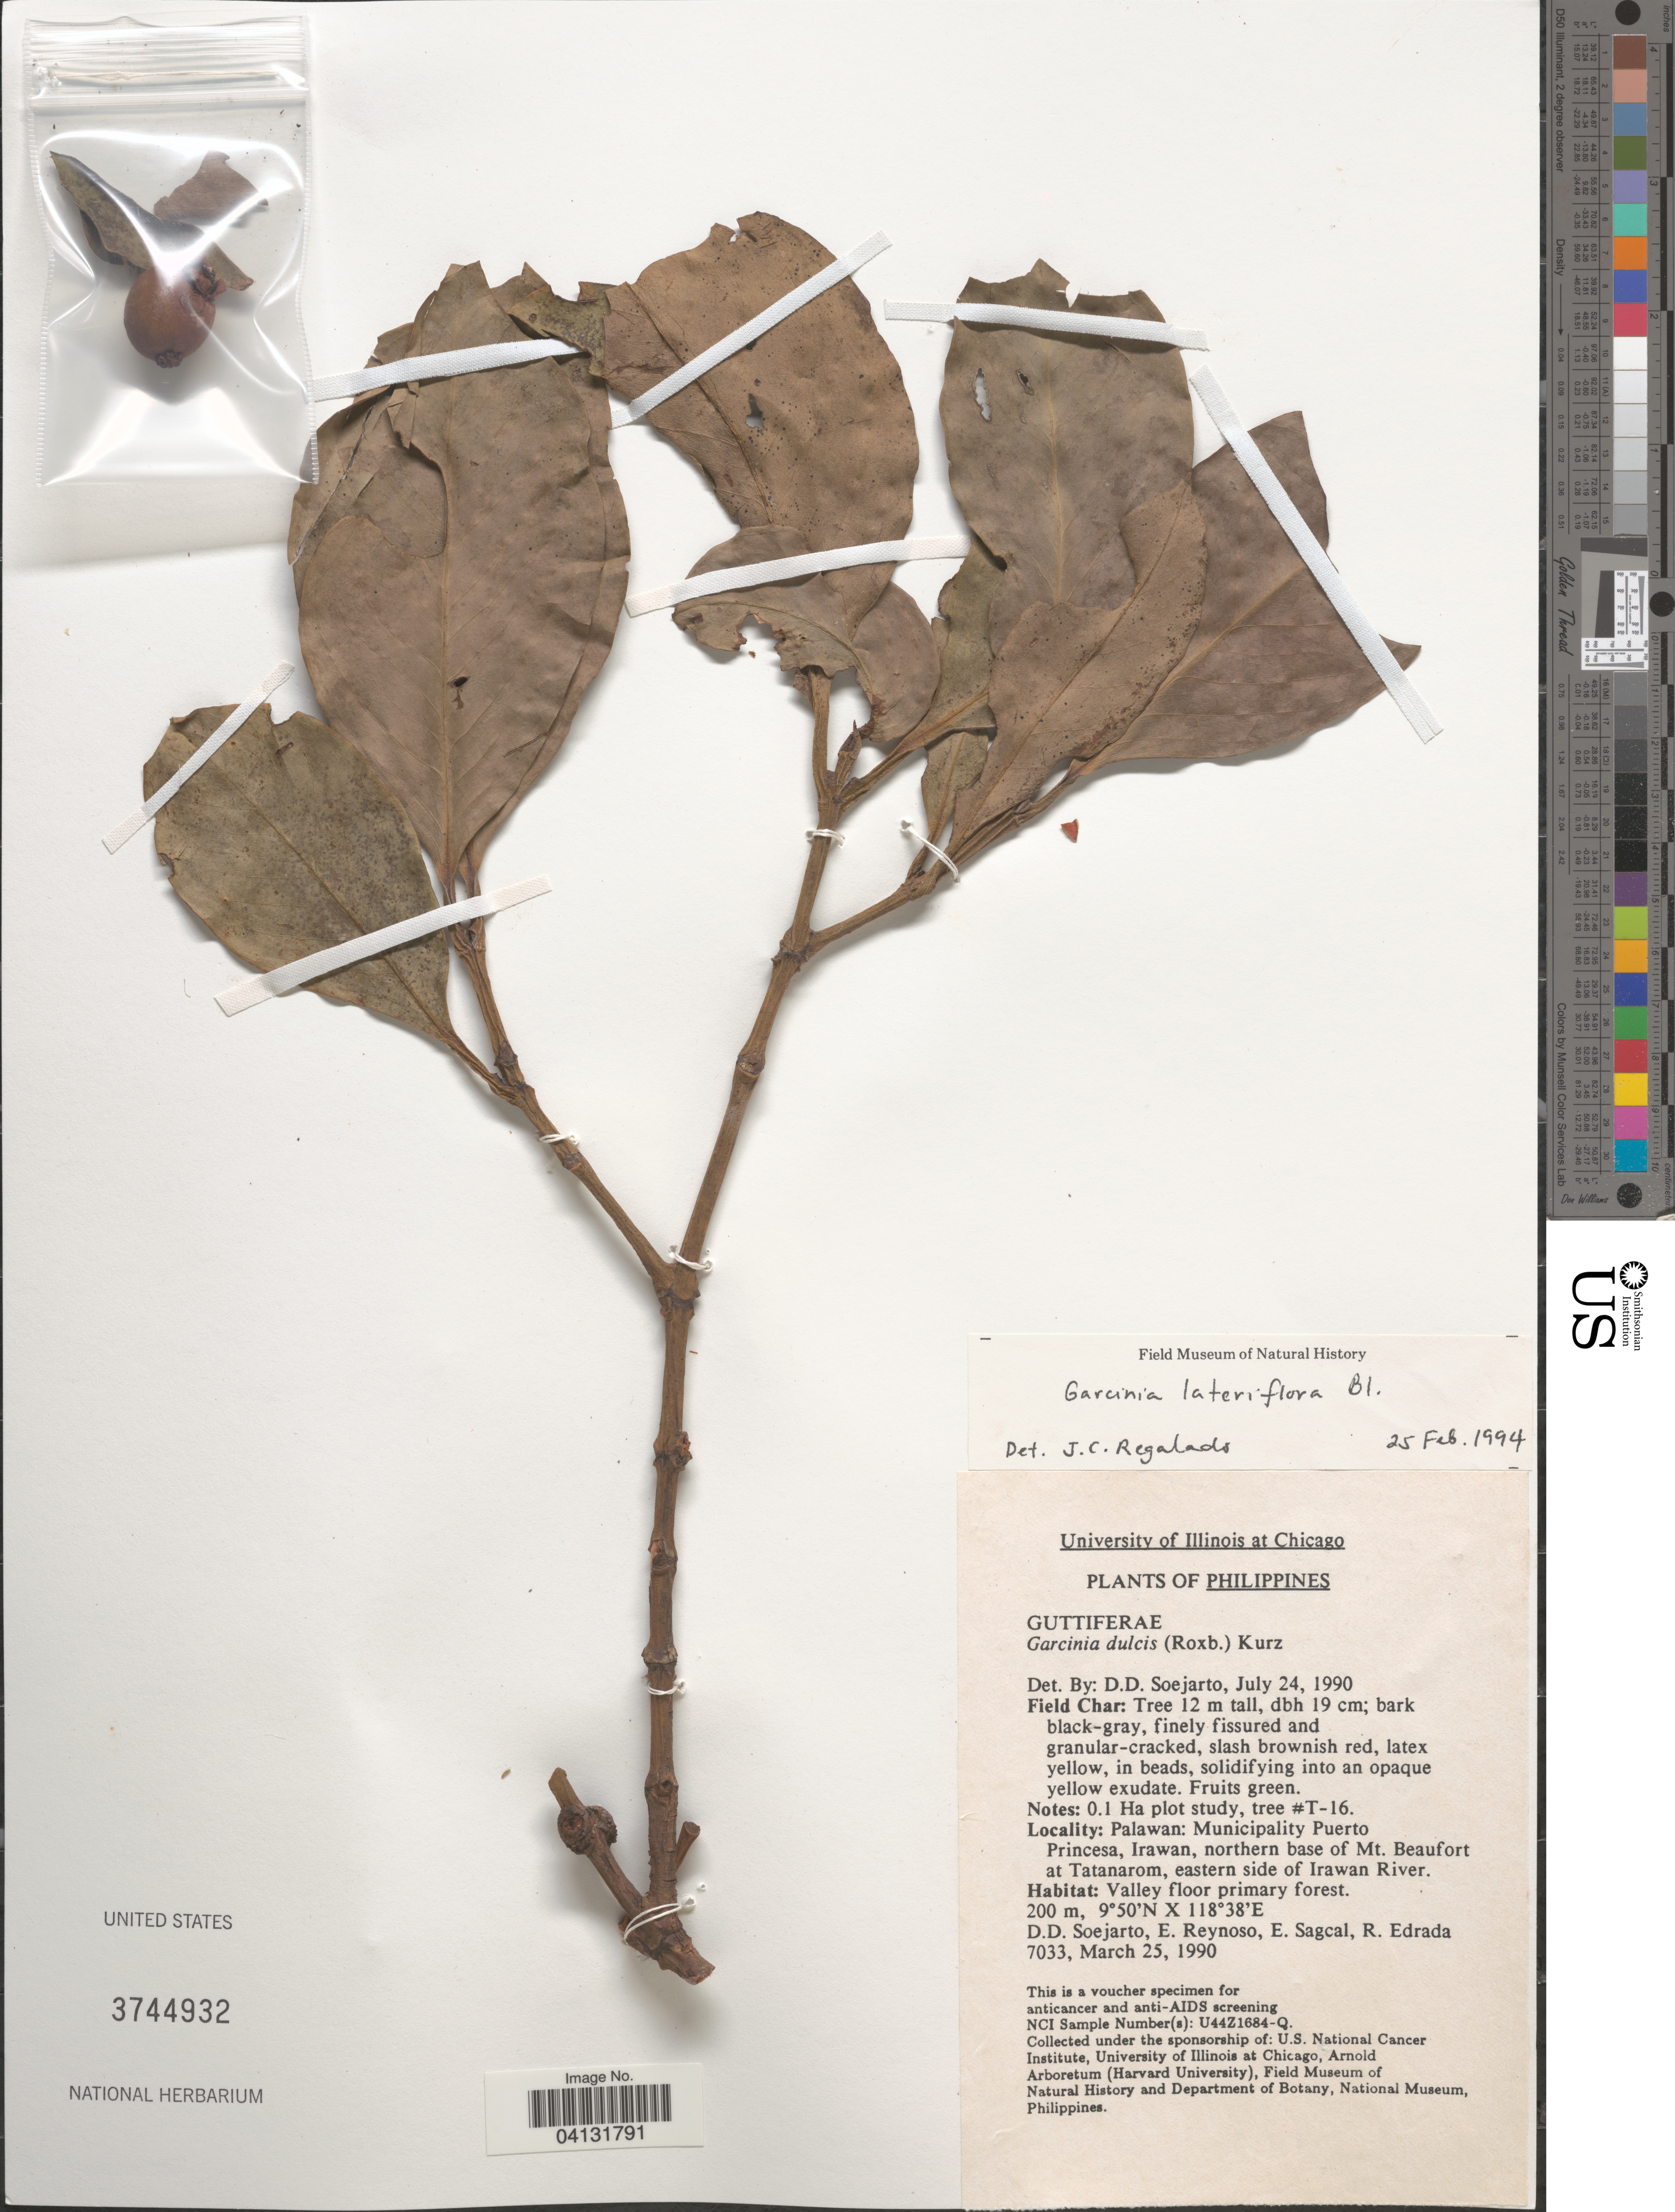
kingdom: Plantae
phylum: Tracheophyta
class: Magnoliopsida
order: Malpighiales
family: Clusiaceae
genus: Garcinia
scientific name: Garcinia lateriflora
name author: Blume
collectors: E. Reynoso, E. Sagcal & R. Edrada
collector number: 7033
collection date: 1990-03-25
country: Philippines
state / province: Mimaropa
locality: Palawan: Municipality Puerto Princesa, Irawan, northern base of Mt. Beaufort at Tatanarom, eastern side of Irawan River.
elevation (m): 200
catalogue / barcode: US 3744932